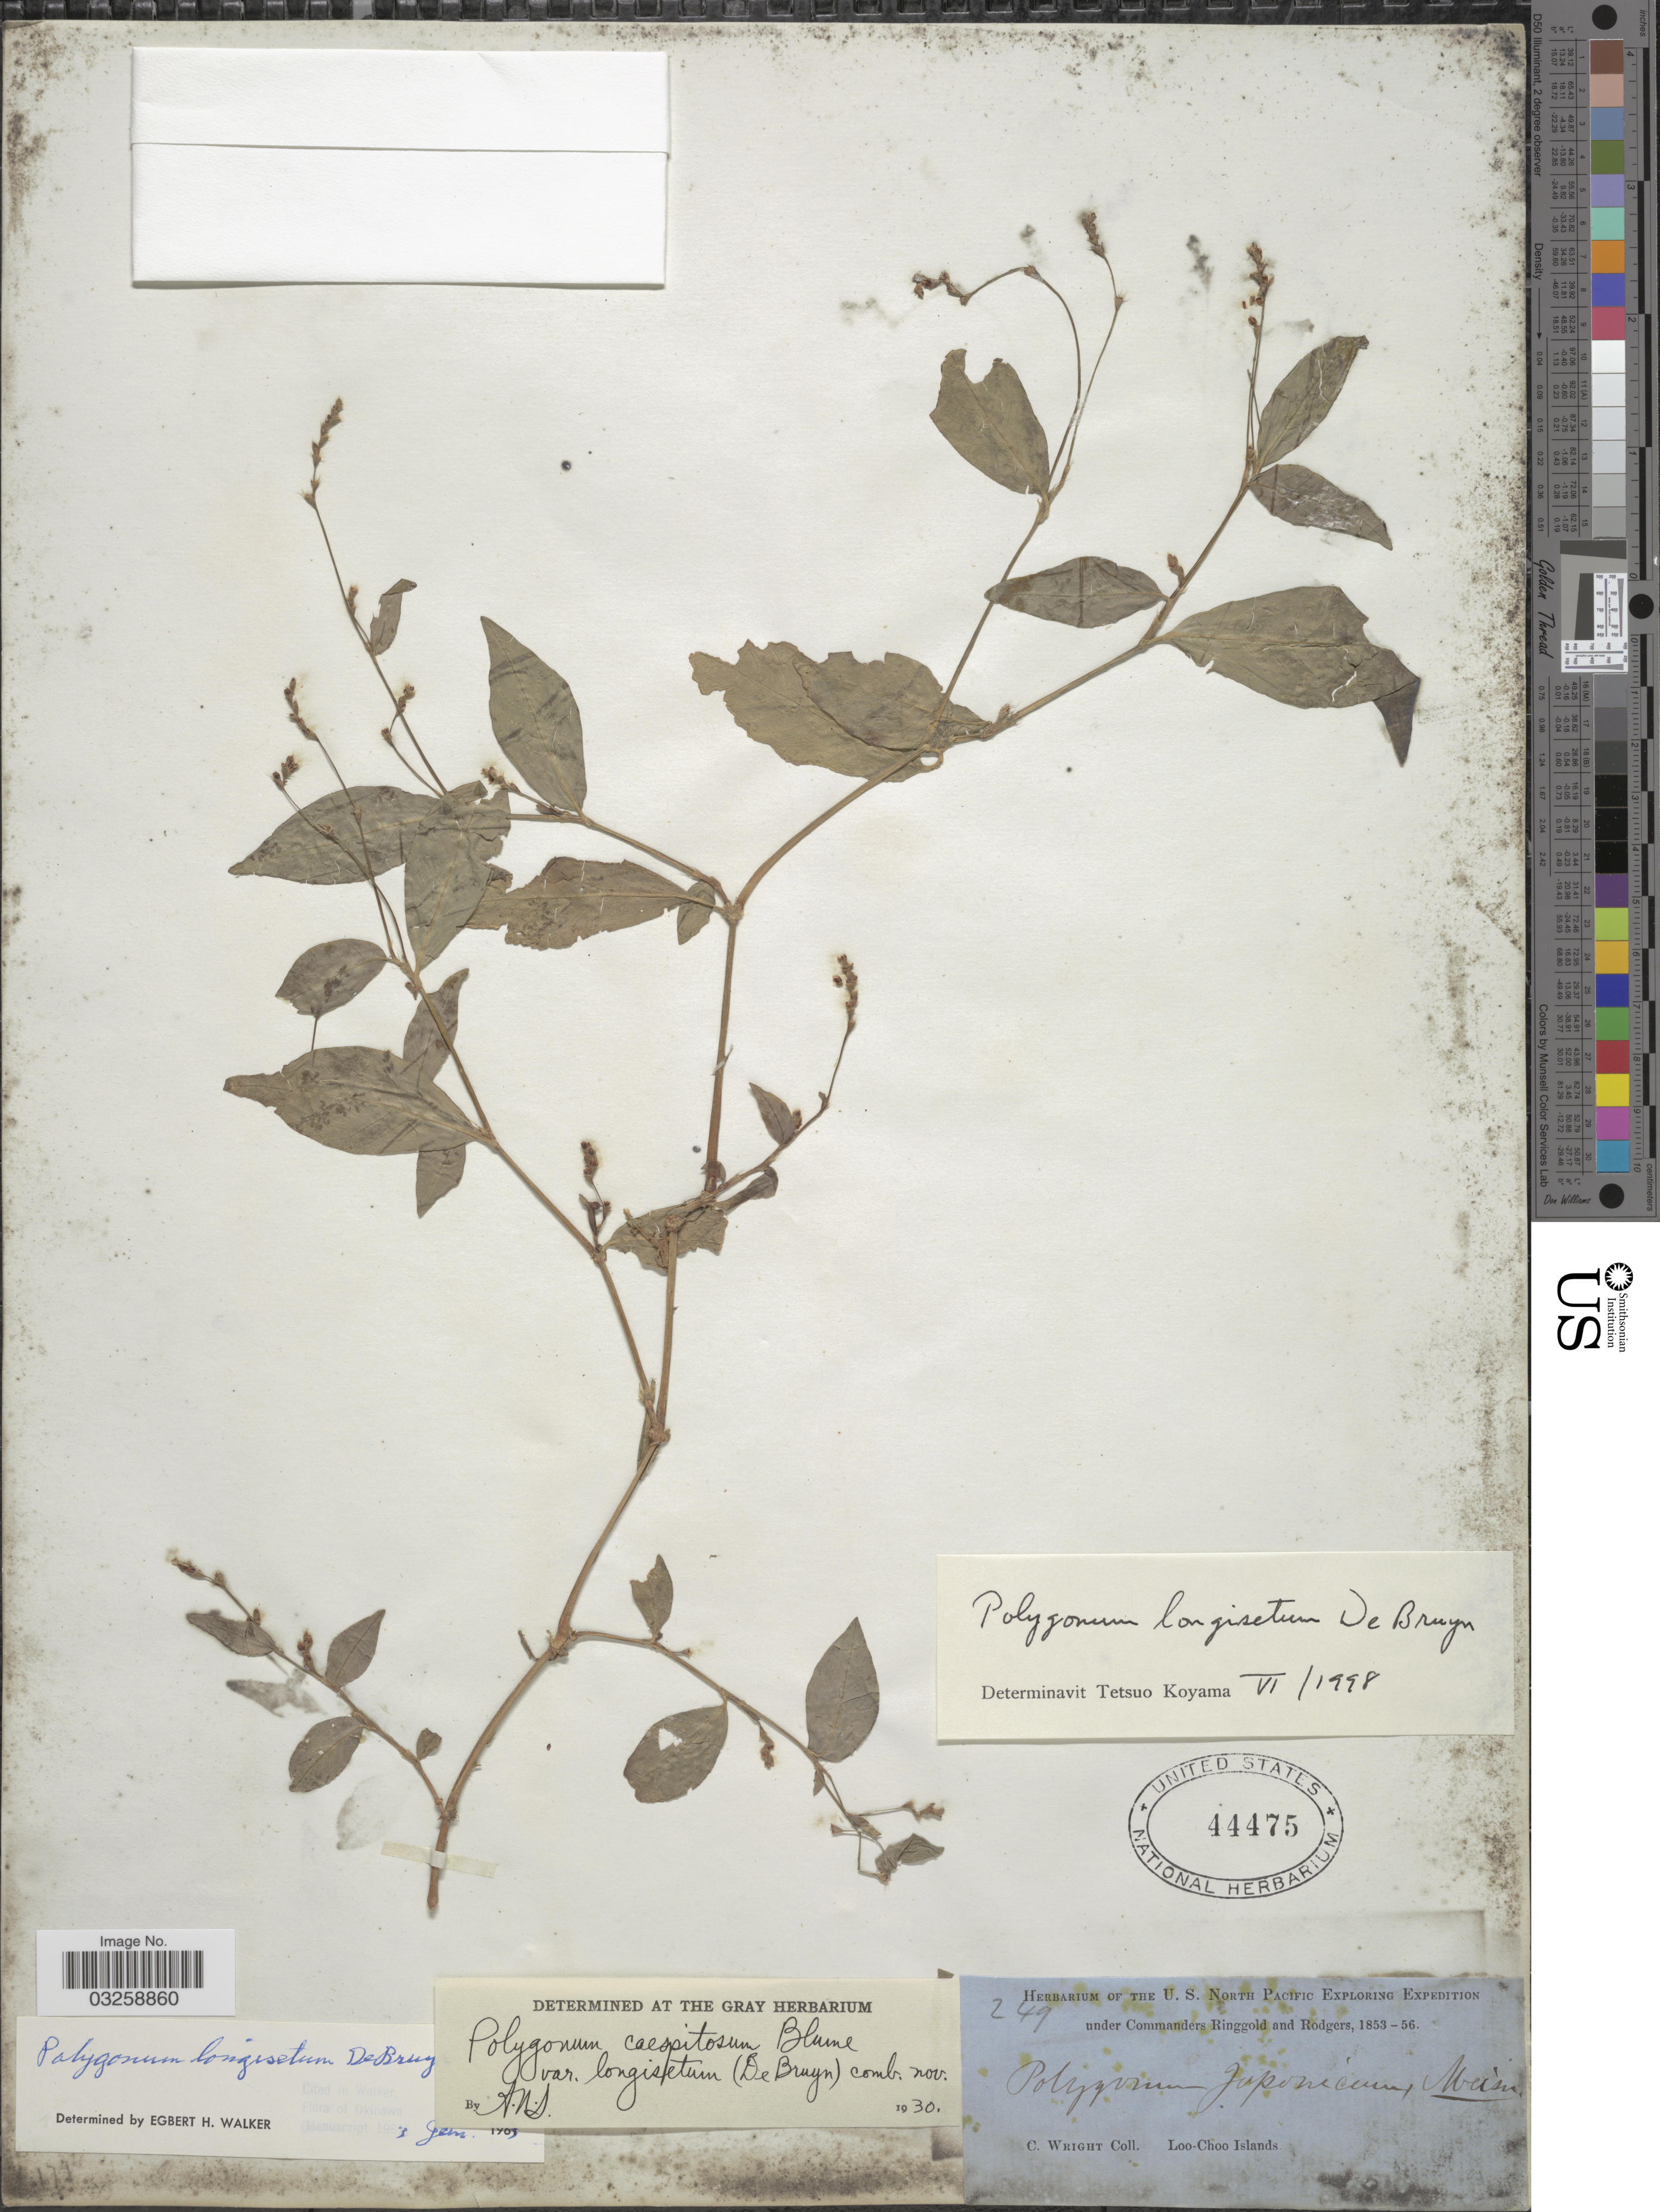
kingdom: Plantae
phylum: Tracheophyta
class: Magnoliopsida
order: Caryophyllales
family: Polygonaceae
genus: Polygonum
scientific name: Polygonum longisetum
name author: Bruijn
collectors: C. Wright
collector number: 249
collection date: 1853/1856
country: Japan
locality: Loo-Choo Islands.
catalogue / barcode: US 44475